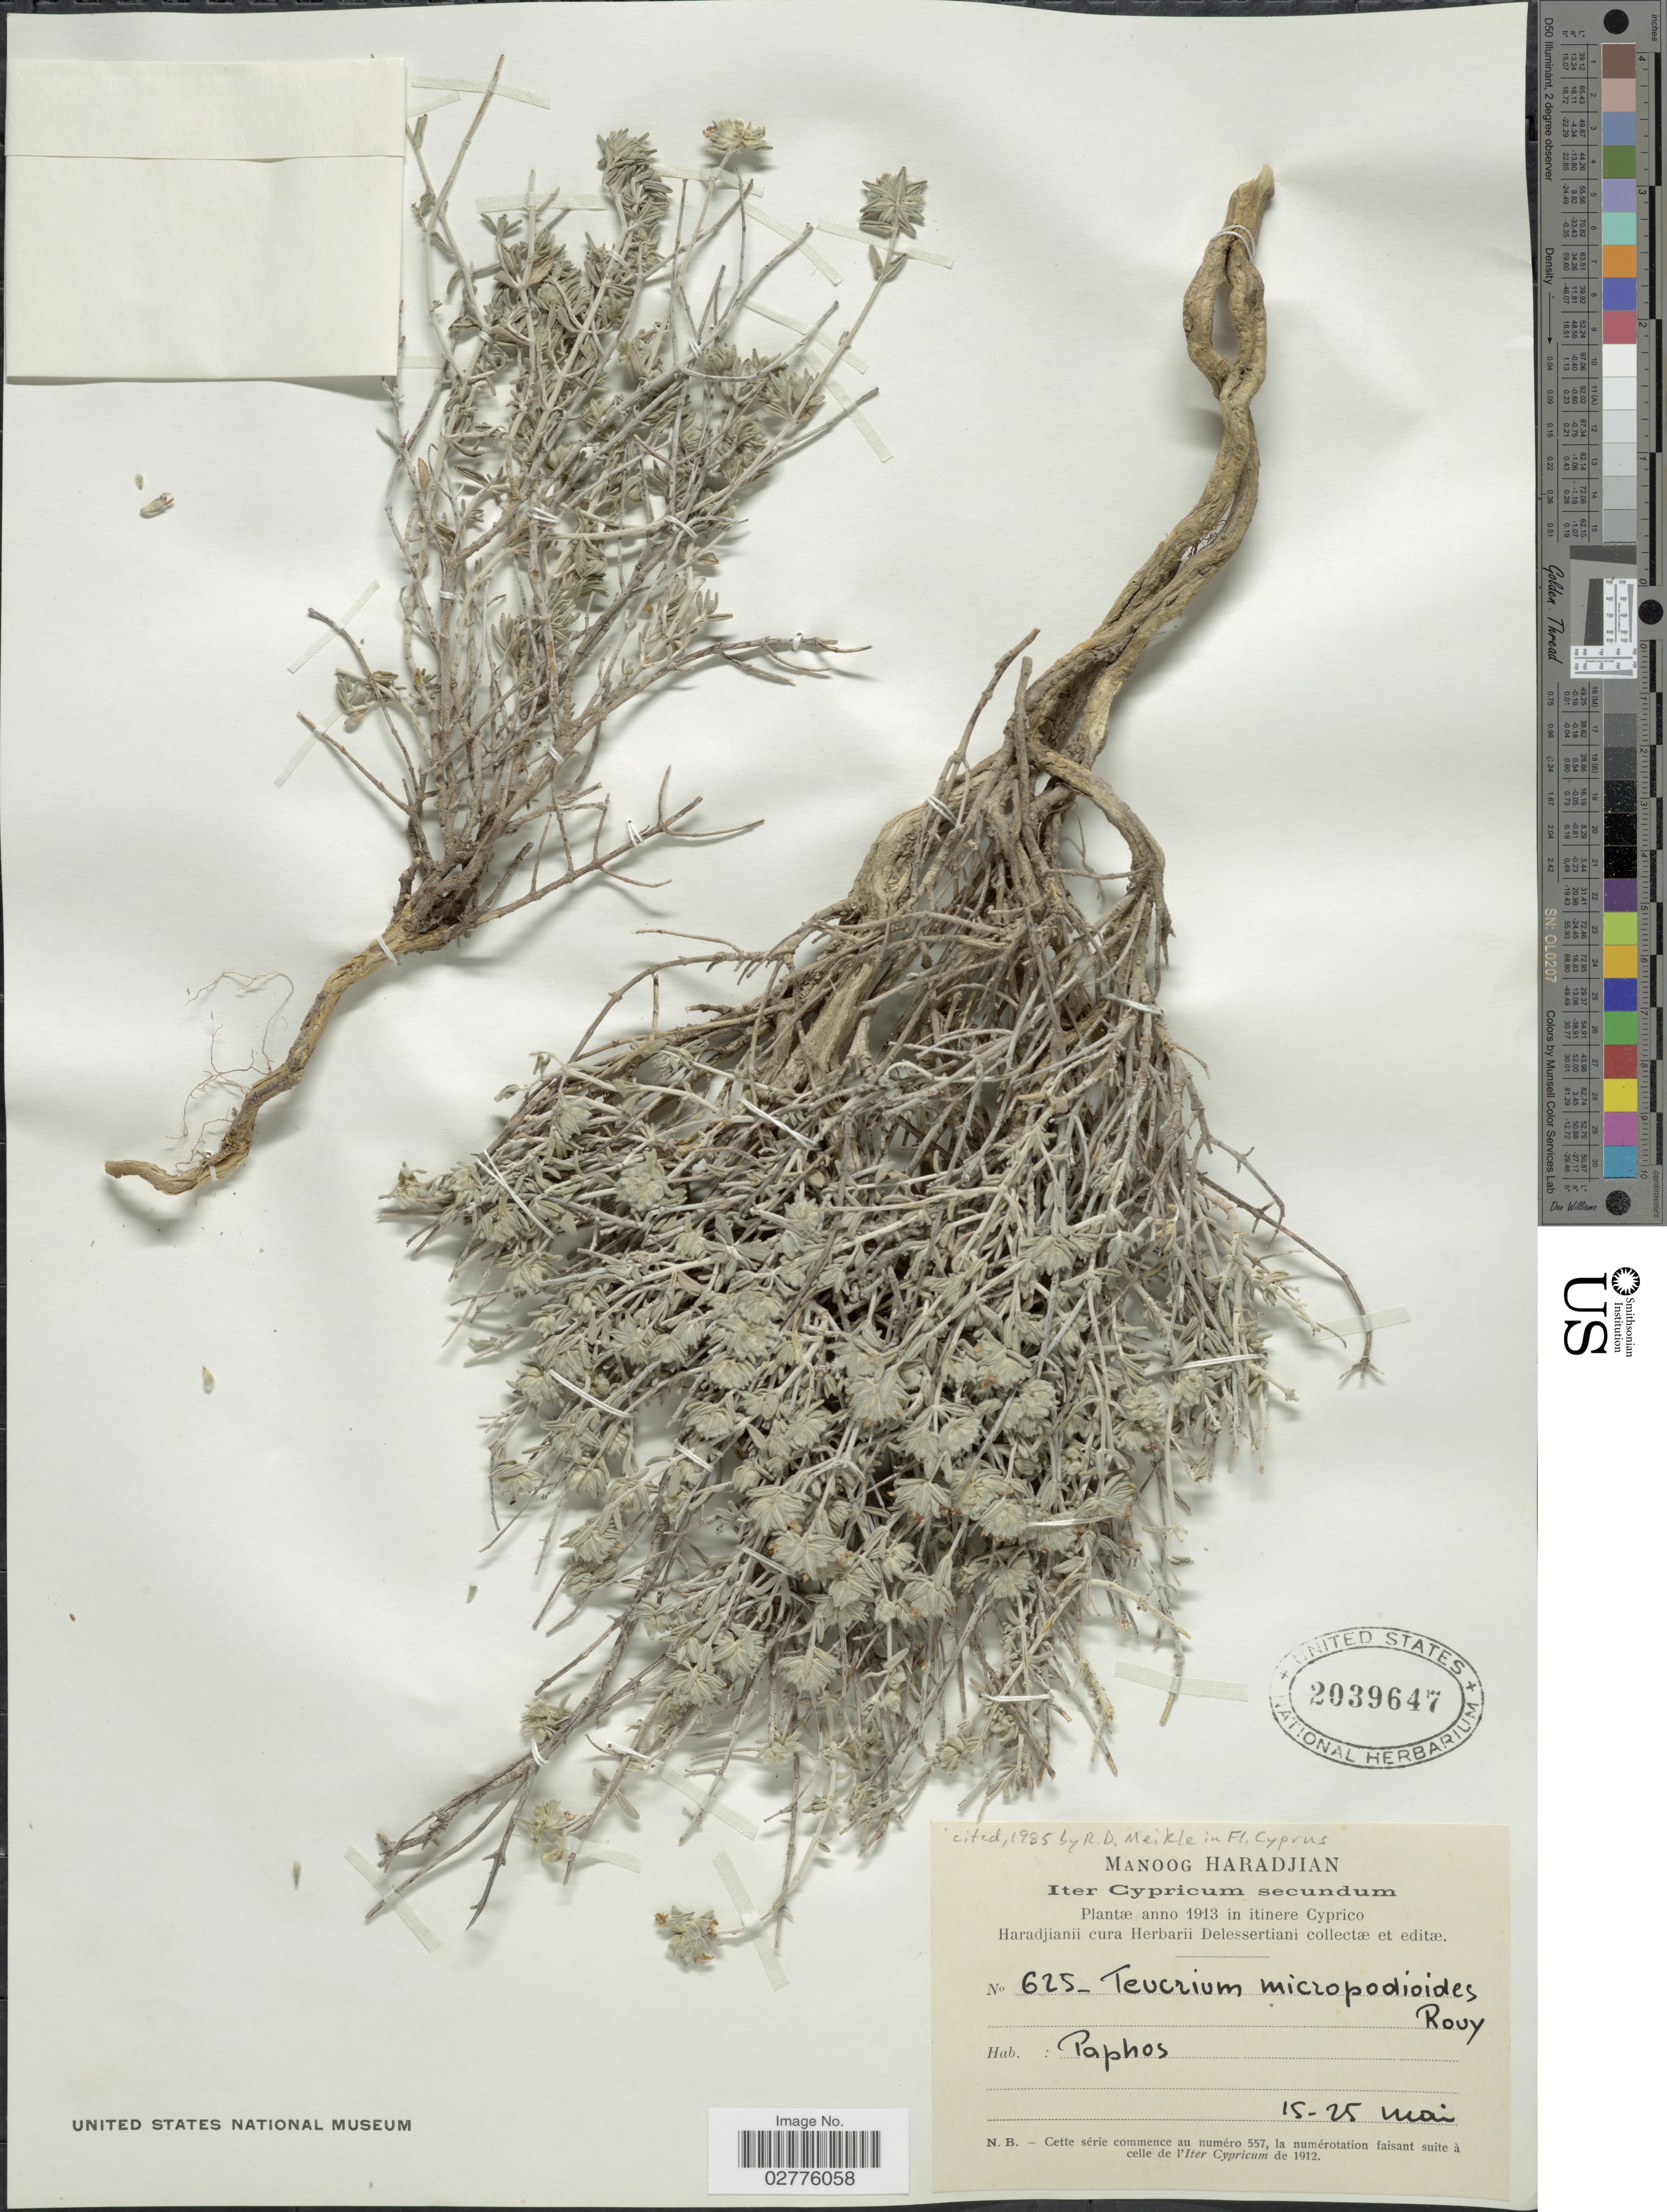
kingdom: Plantae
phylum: Tracheophyta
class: Magnoliopsida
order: Lamiales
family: Lamiaceae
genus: Teucrium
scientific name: Teucrium micropodioides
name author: Rouy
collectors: M. Haradjian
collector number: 625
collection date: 1913-05-15/1913-05-25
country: Cyprus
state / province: Páfos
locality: Paphos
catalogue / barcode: US 2039647